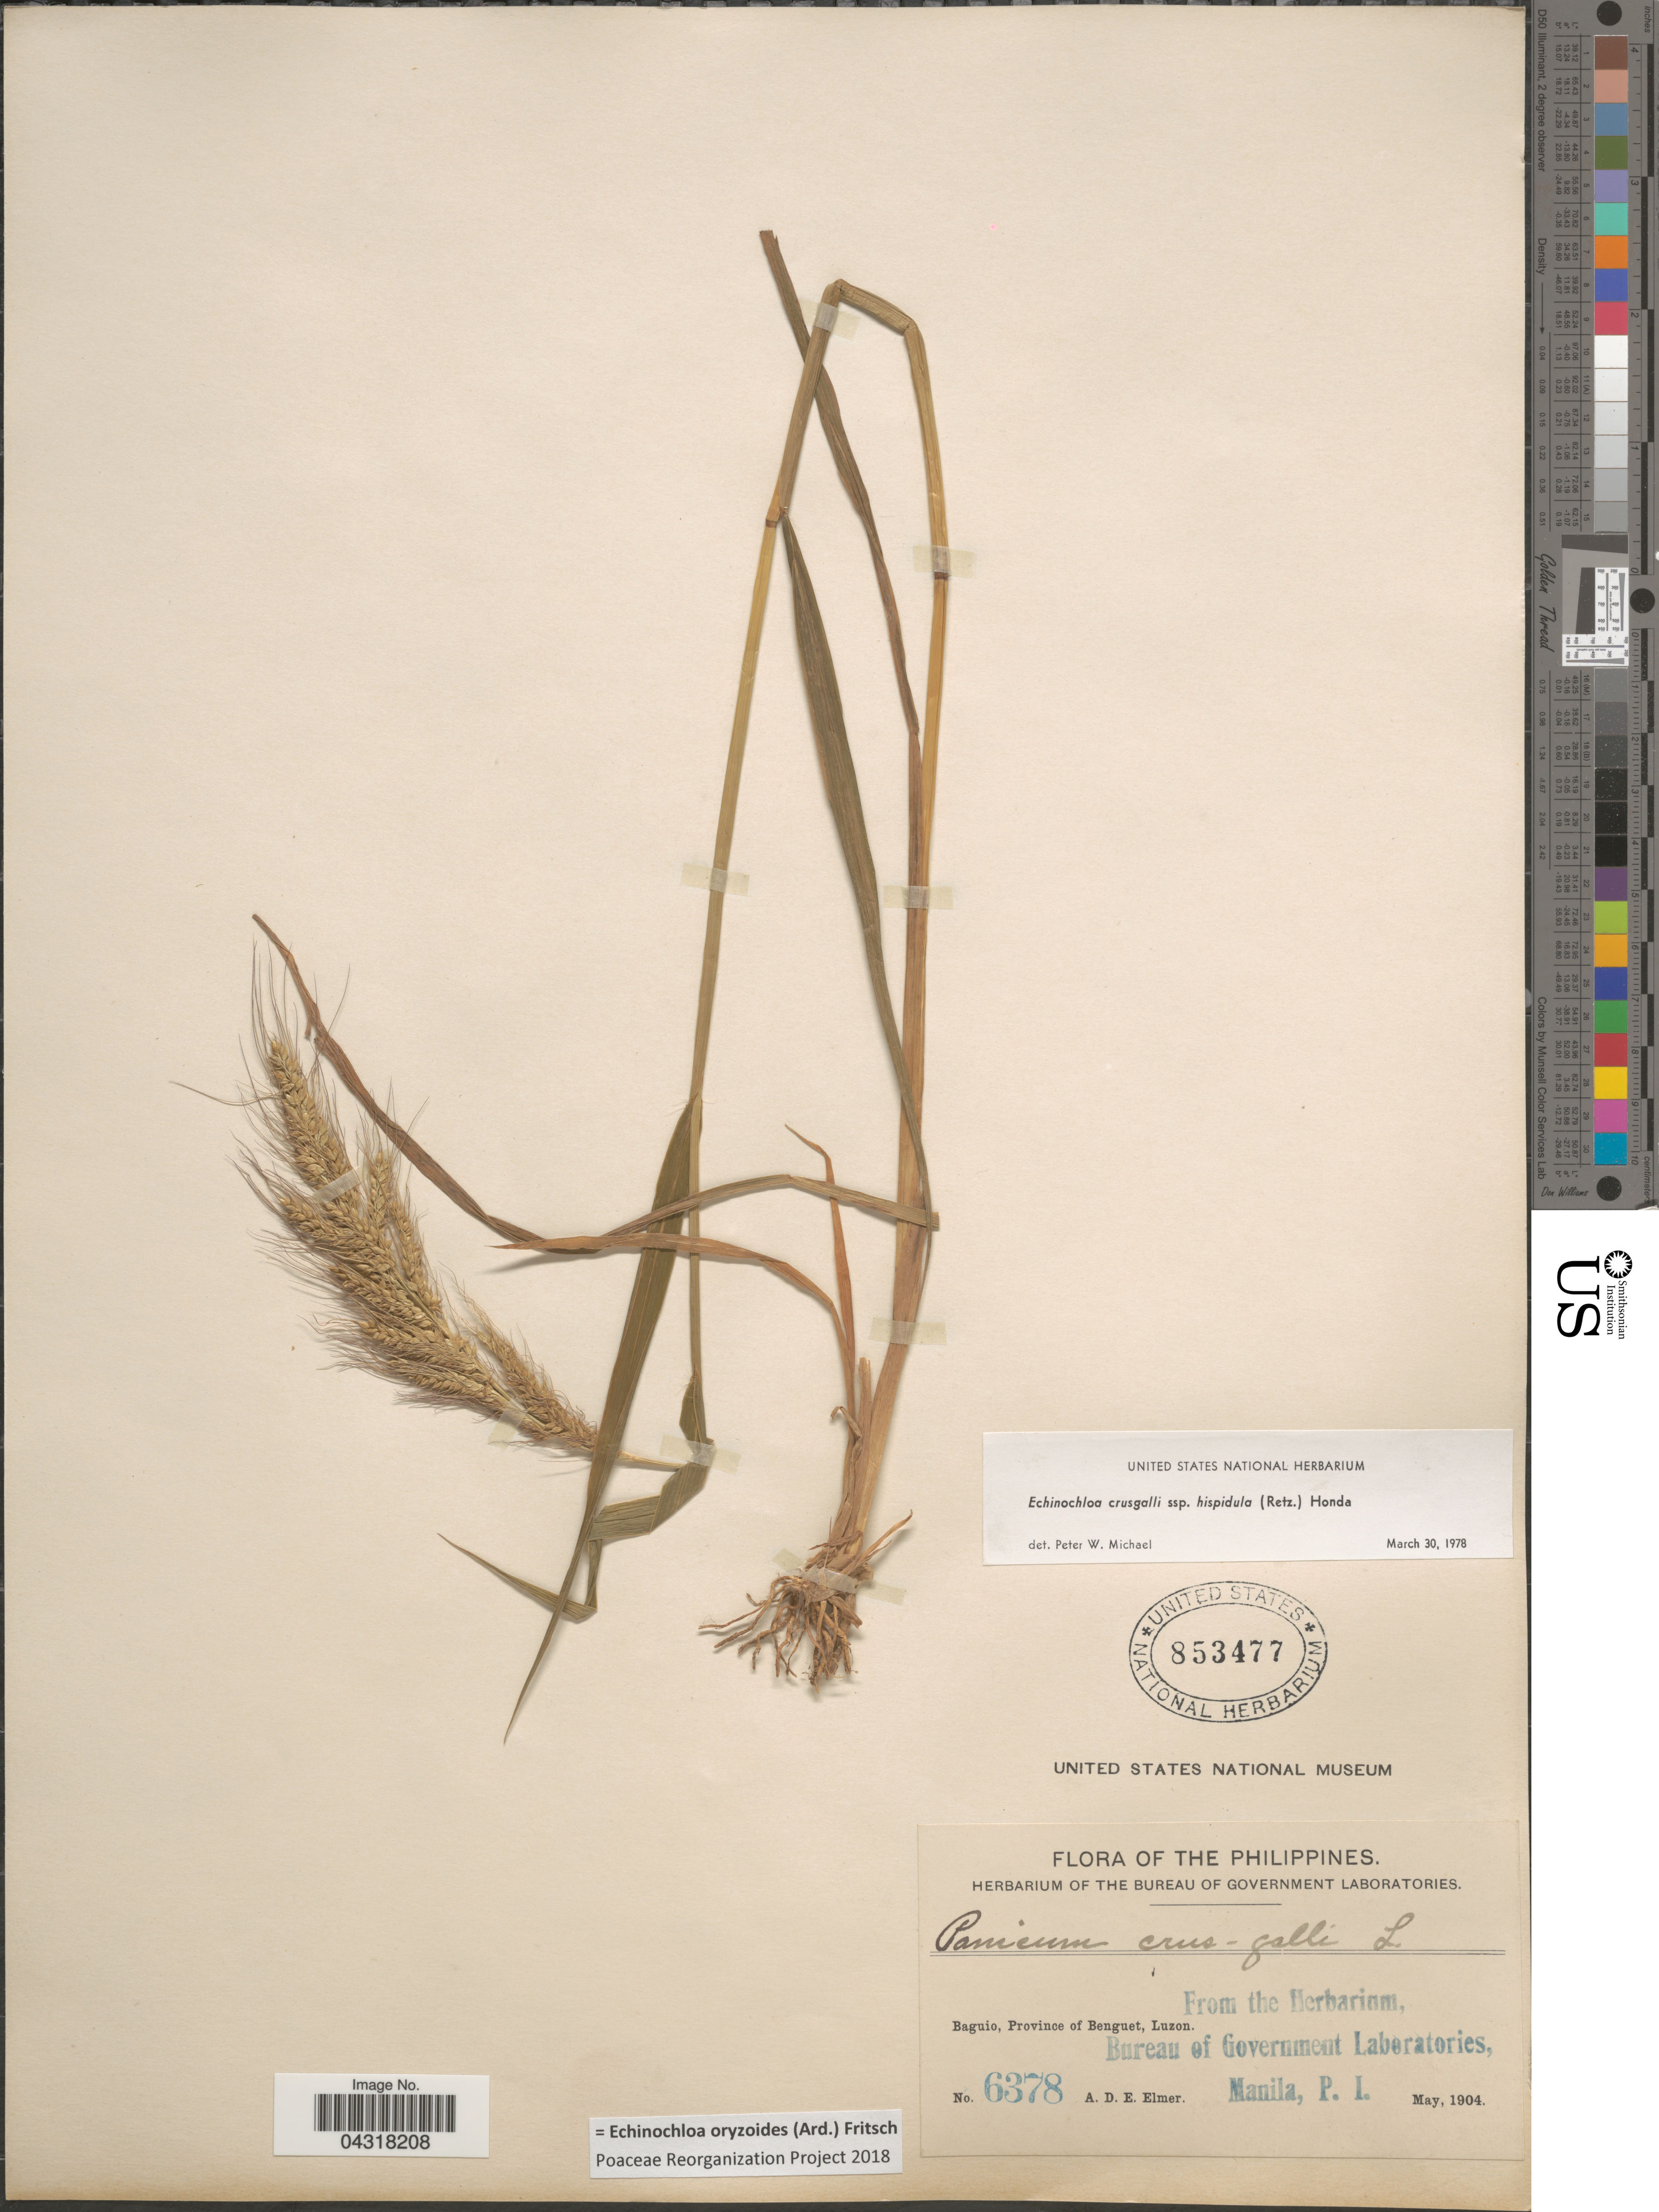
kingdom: Plantae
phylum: Tracheophyta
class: Liliopsida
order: Poales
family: Poaceae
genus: Echinochloa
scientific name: Echinochloa oryzoides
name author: (Ard.) Fritsch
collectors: A. D. E. Elmer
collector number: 6378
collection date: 1904-05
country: Philippines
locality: Baguio, Province of Benguet, Luzon.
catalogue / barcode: US 853477